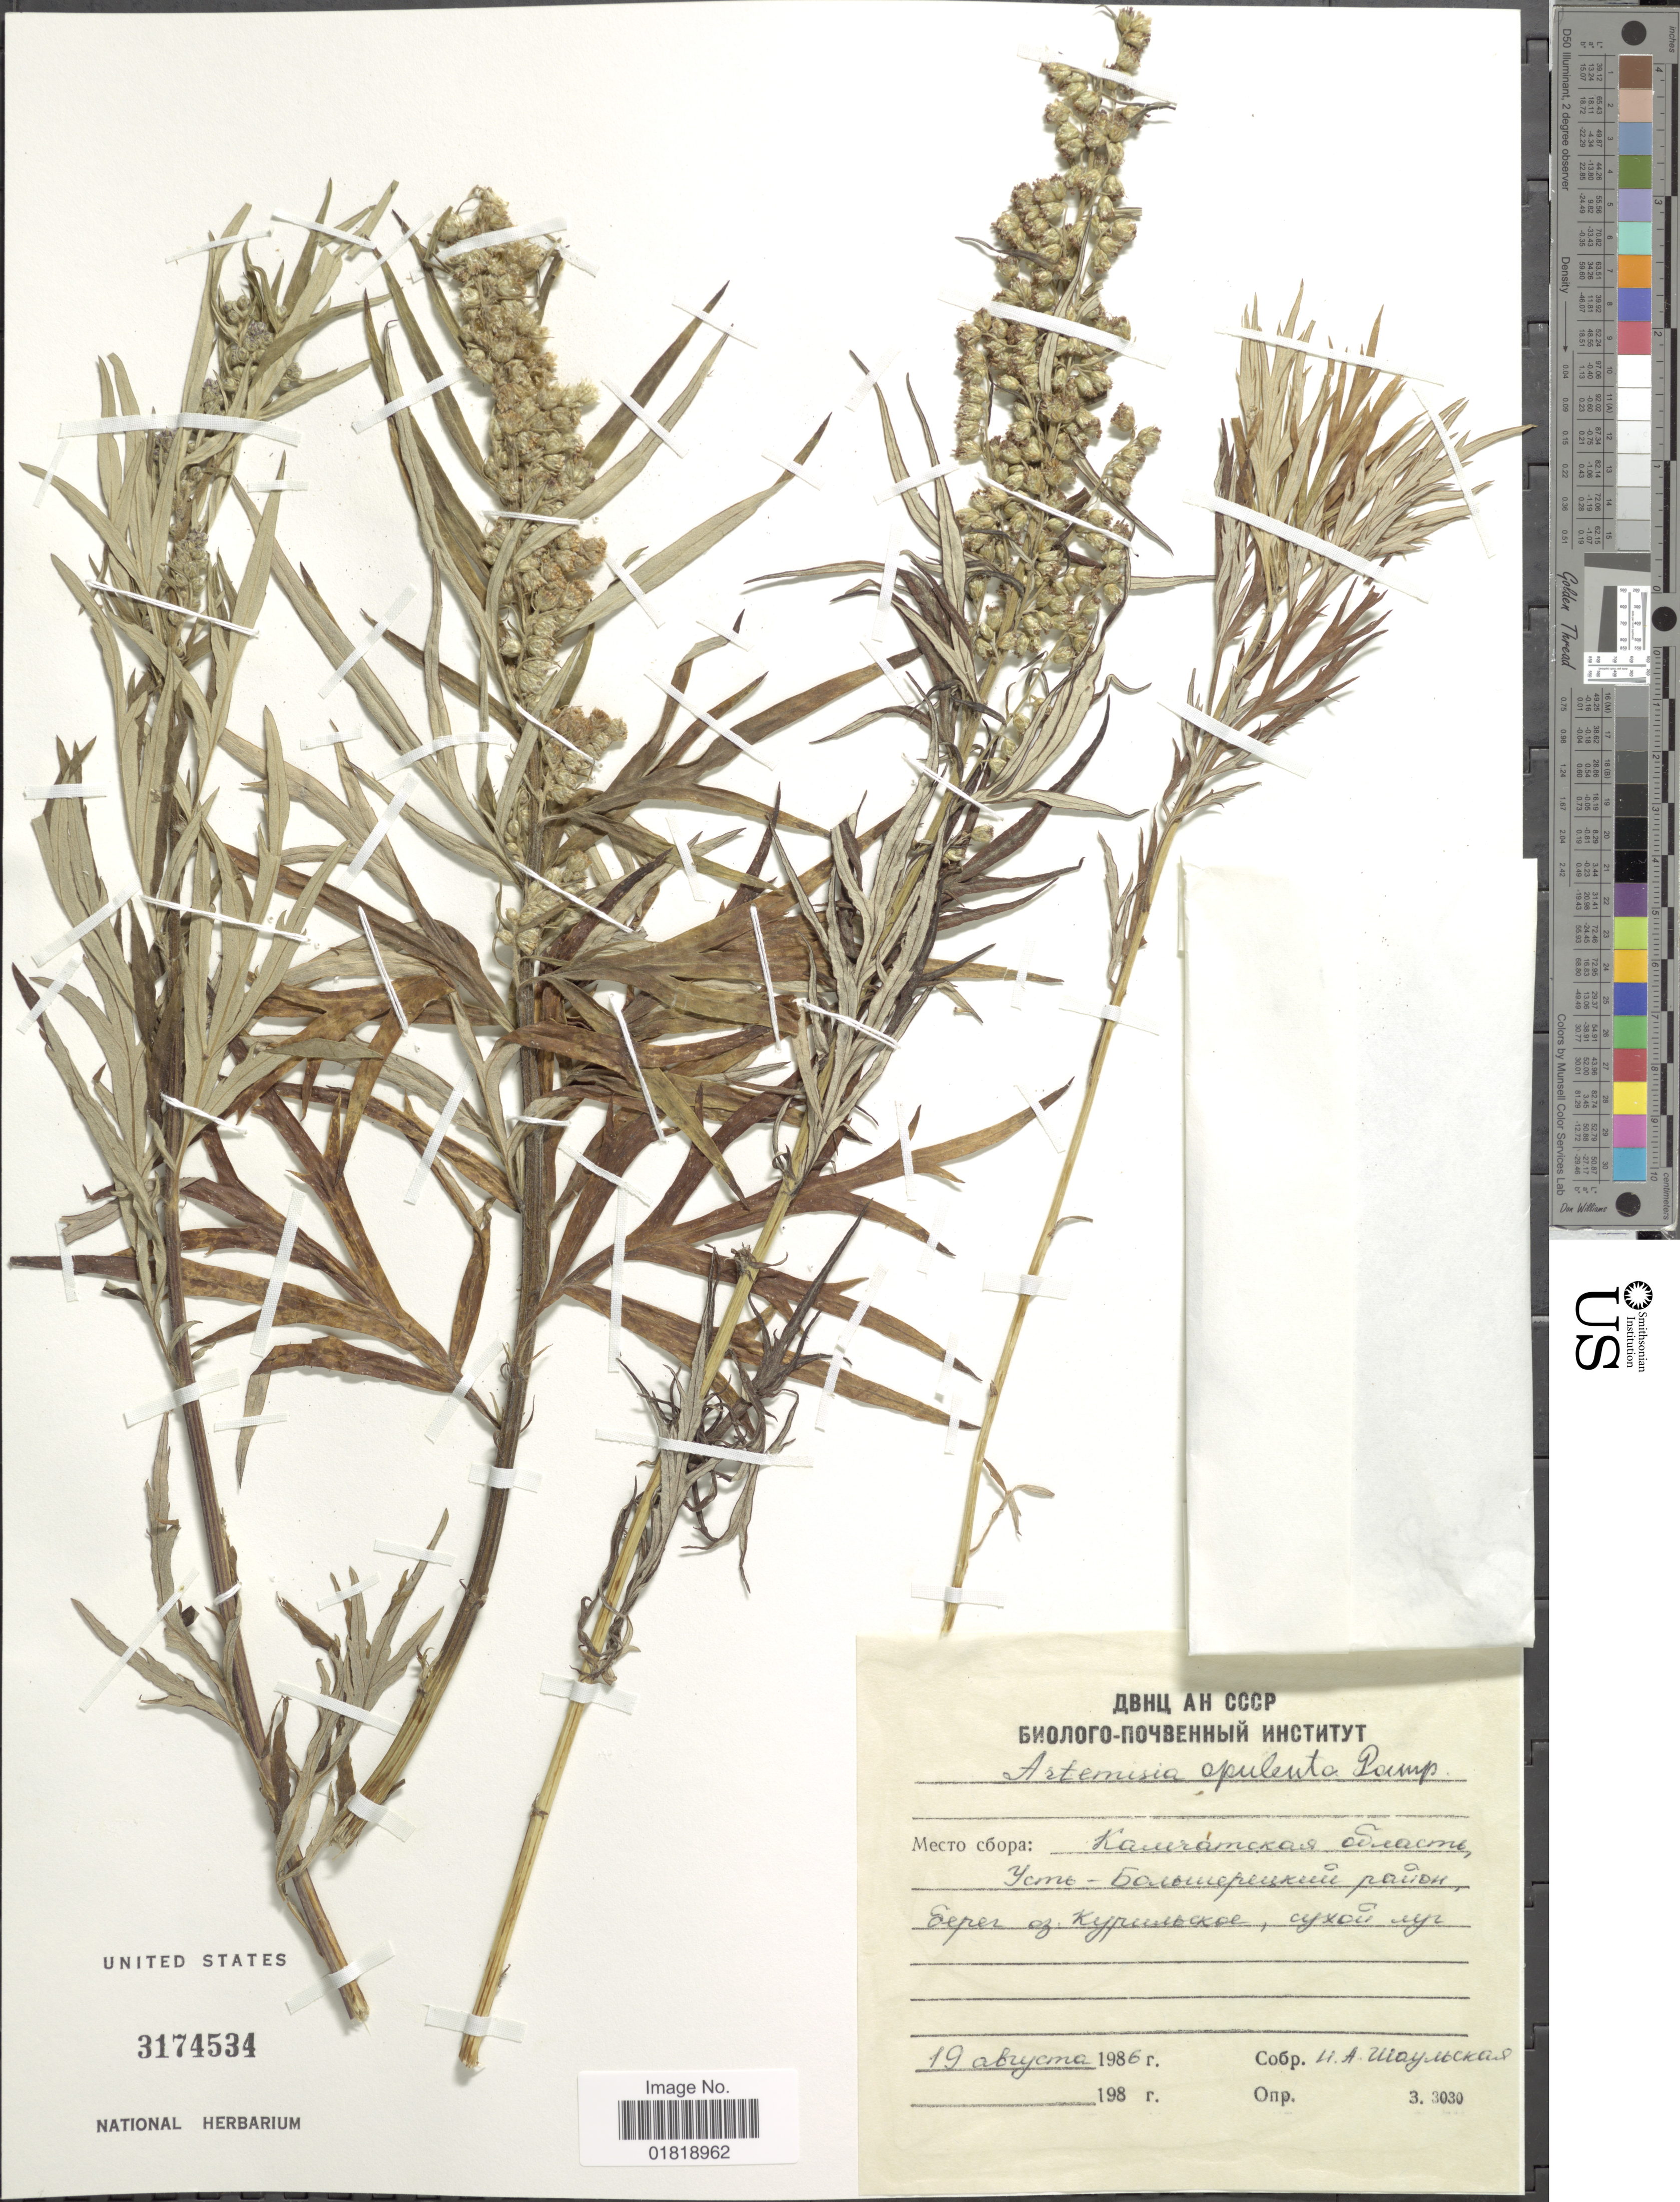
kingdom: Plantae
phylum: Tracheophyta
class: Magnoliopsida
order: Asterales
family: Asteraceae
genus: Artemisia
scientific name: Artemisia opulenta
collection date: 1986-04-19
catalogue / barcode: US 3174534